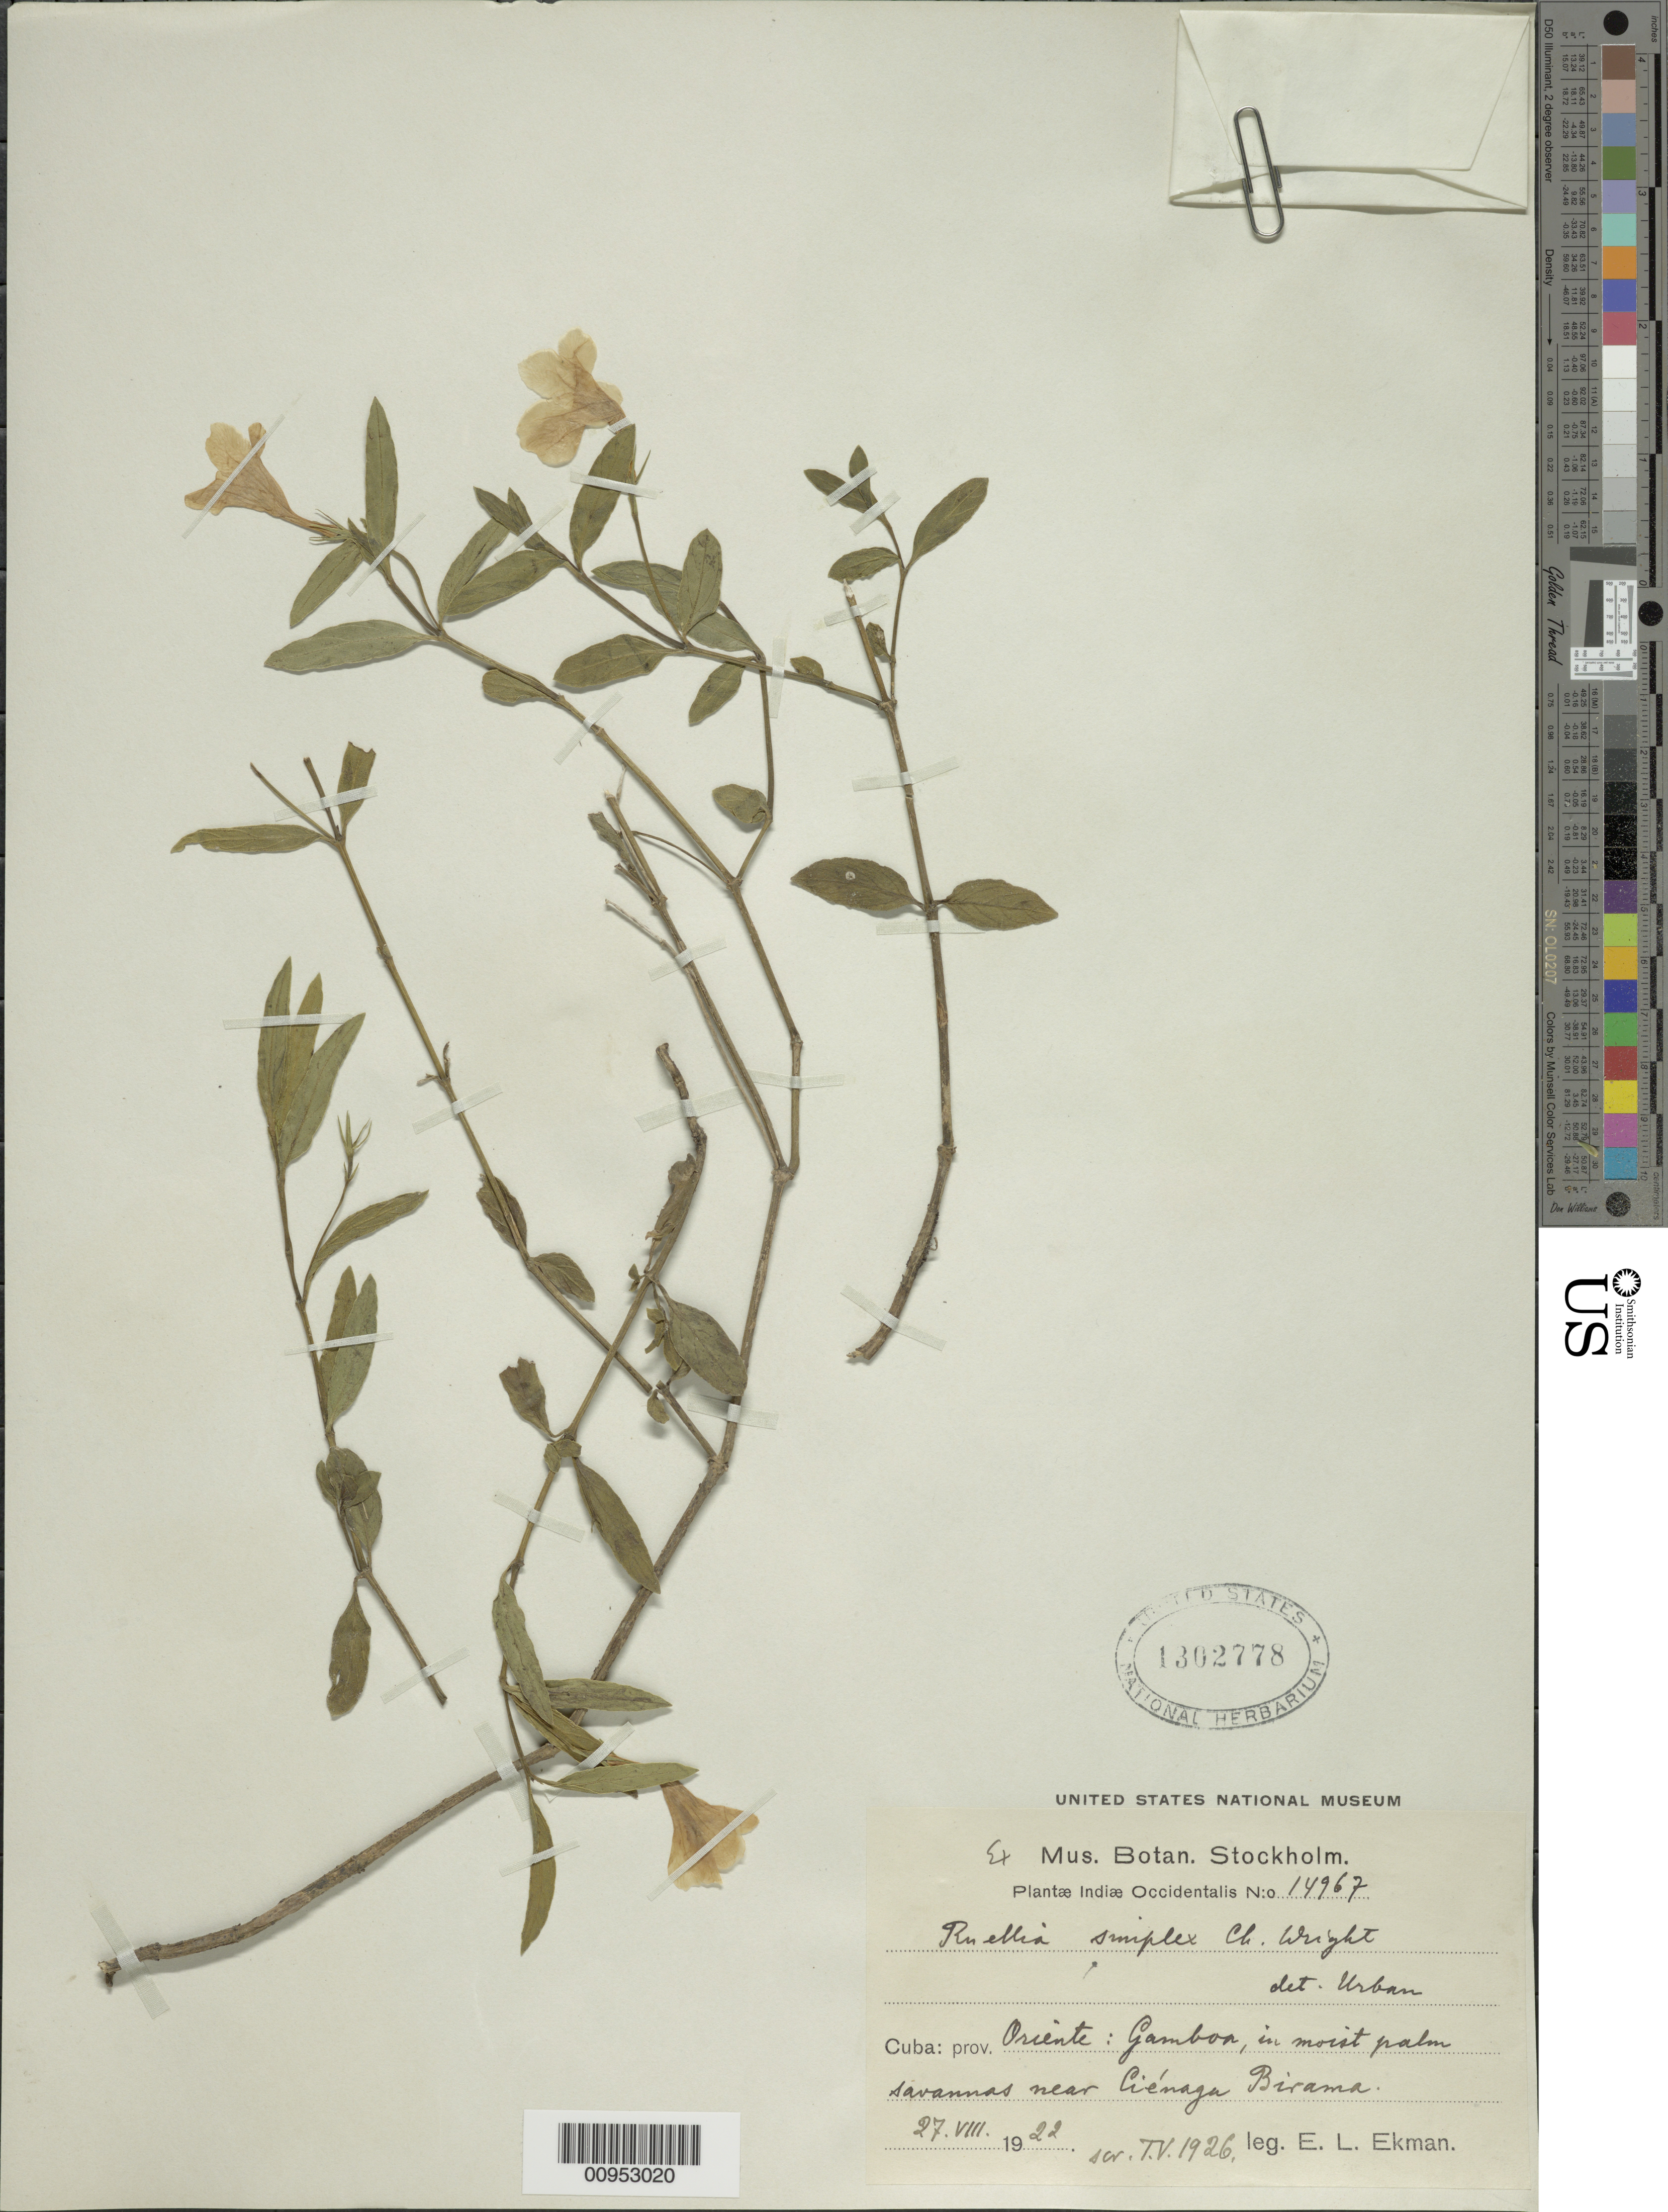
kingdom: Plantae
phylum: Tracheophyta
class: Magnoliopsida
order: Lamiales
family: Acanthaceae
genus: Ruellia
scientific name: Ruellia simplex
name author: C. Wright in Sauvalle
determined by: Urban, --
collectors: E. L. Ekman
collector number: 14967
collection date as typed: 27 Aug 1922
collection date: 1922-08-27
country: Cuba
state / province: Oriente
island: Cuba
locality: Gamboa, near Ciénaga Birama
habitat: In moist palm savannas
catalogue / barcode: US 1302778